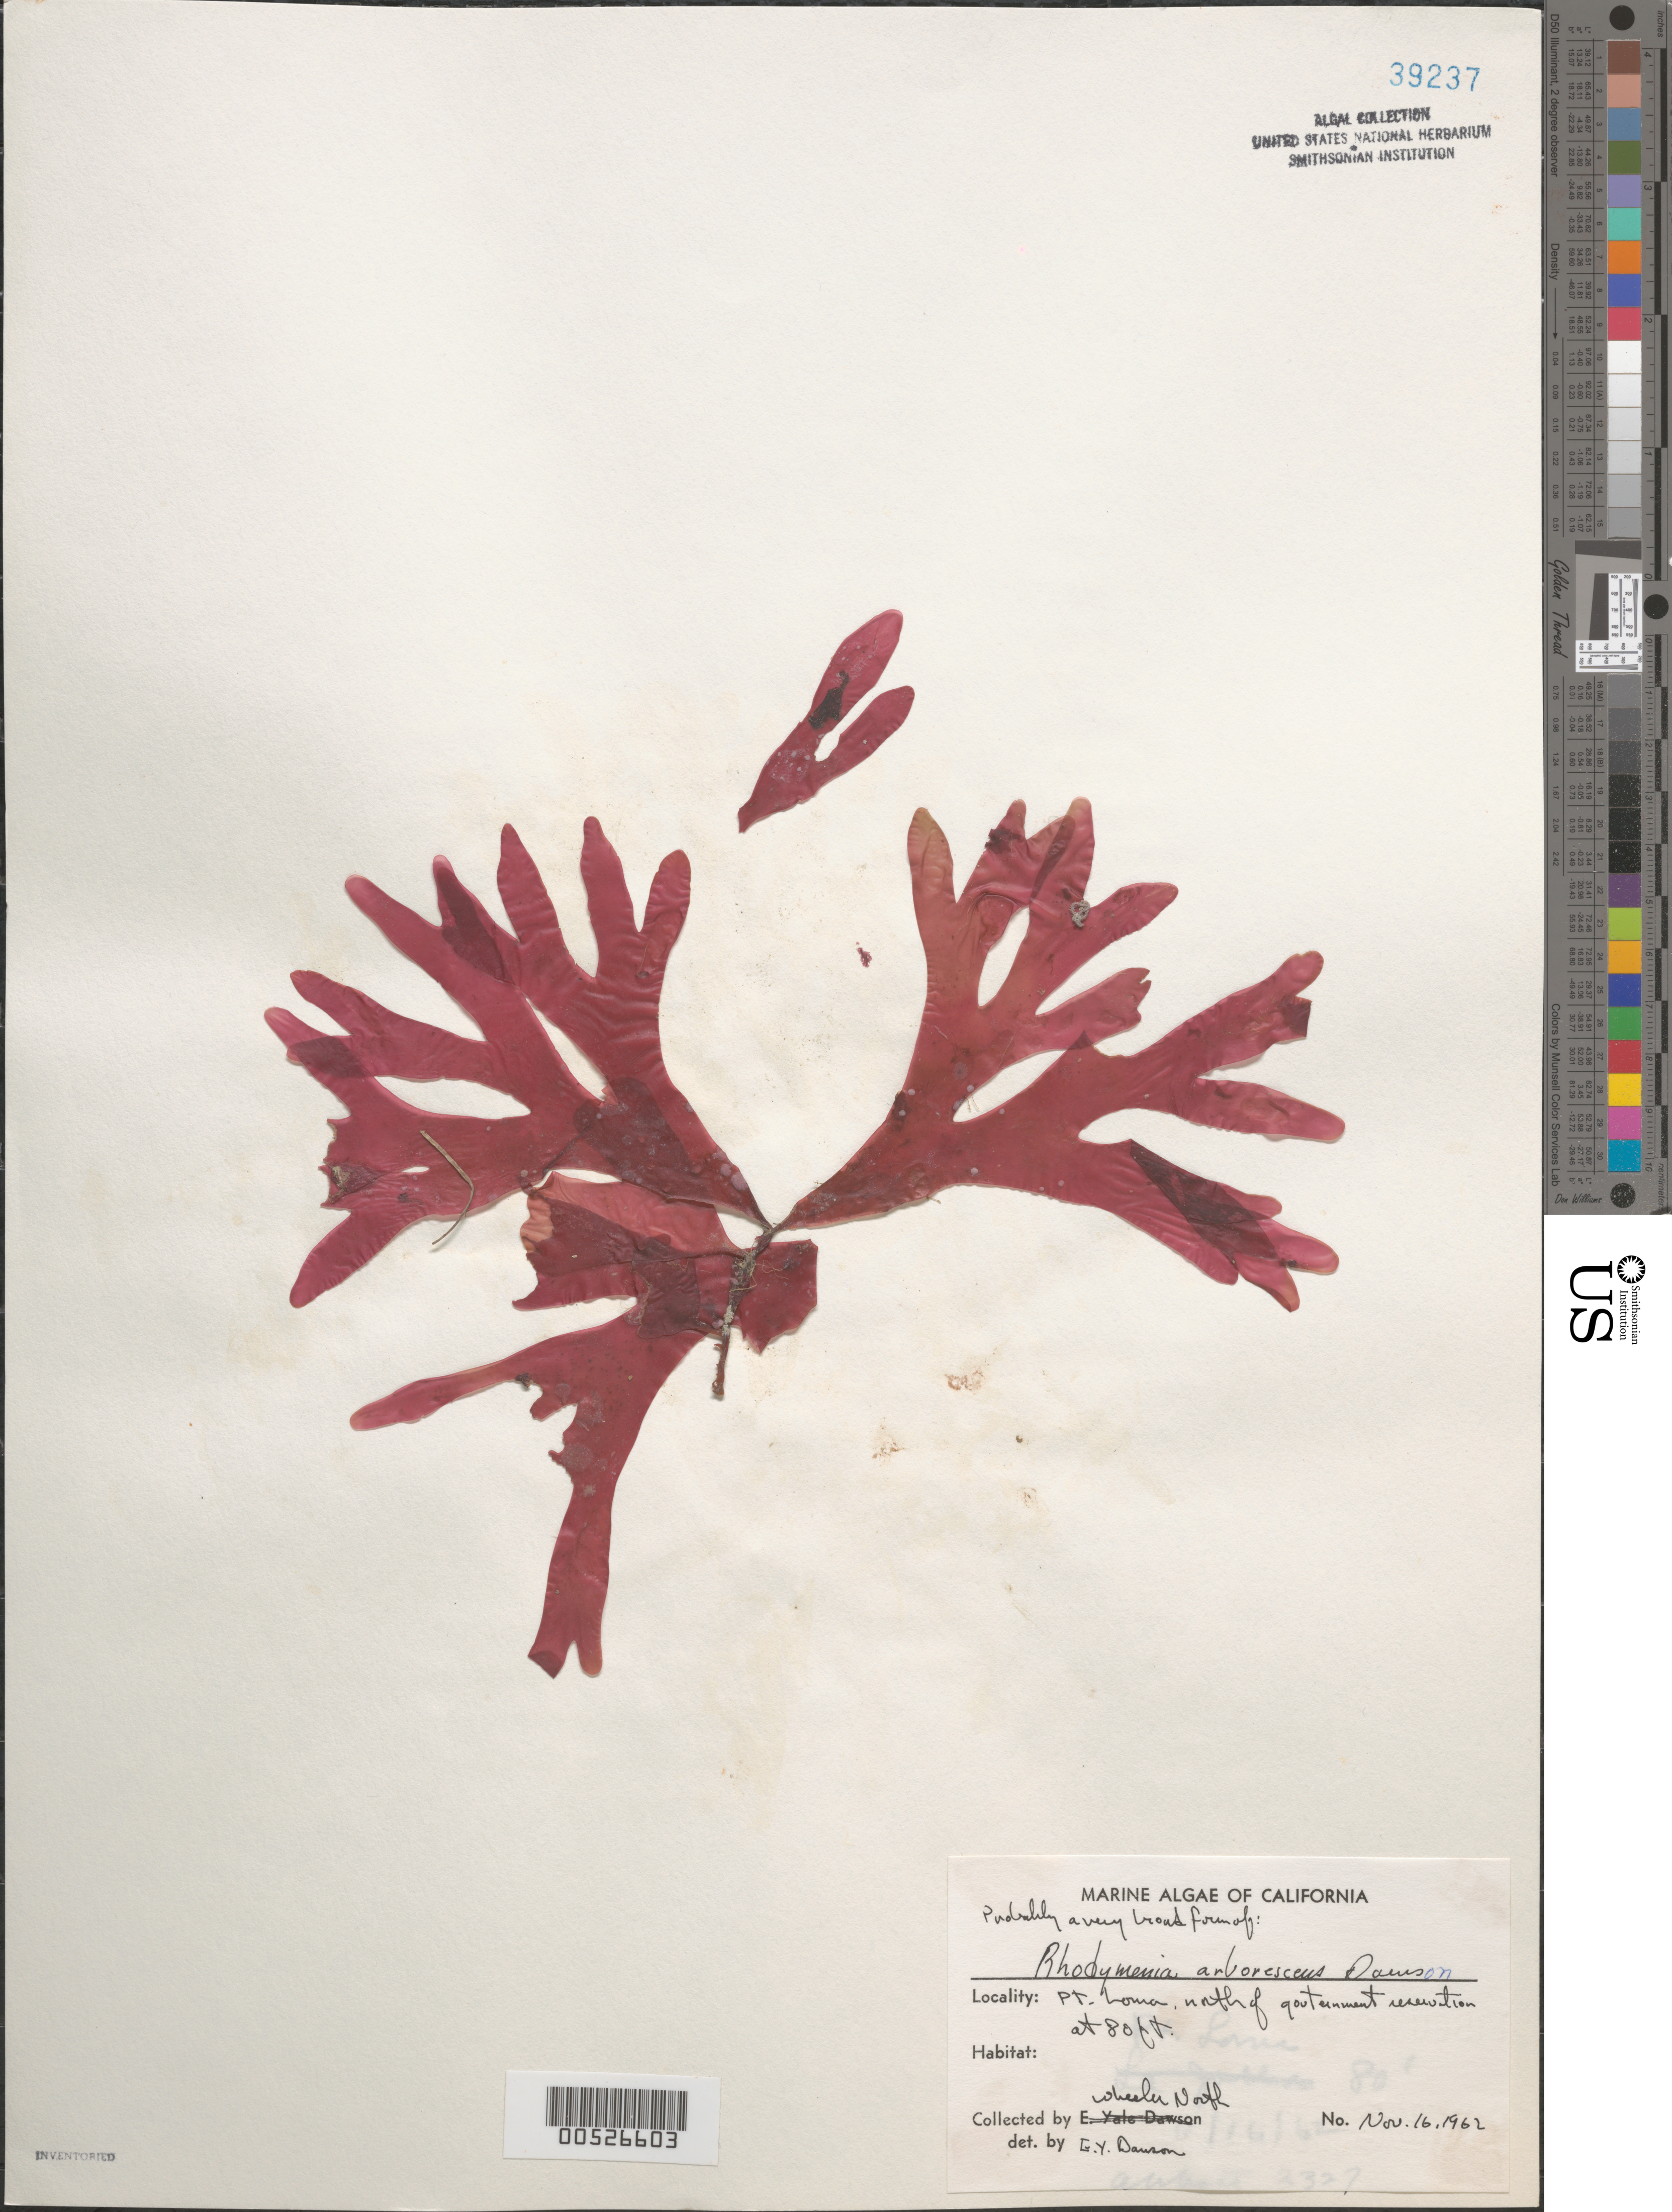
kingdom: Plantae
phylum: Rhodophyta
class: Florideophyceae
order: Rhodymeniales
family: Rhodymeniaceae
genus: Rhodymenia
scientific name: Rhodymenia arborescens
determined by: Dawson, E. Y.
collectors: W. North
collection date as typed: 16 Nov 1962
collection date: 1962-11-16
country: United States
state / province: California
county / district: San Diego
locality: Point Loma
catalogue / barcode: US 39237